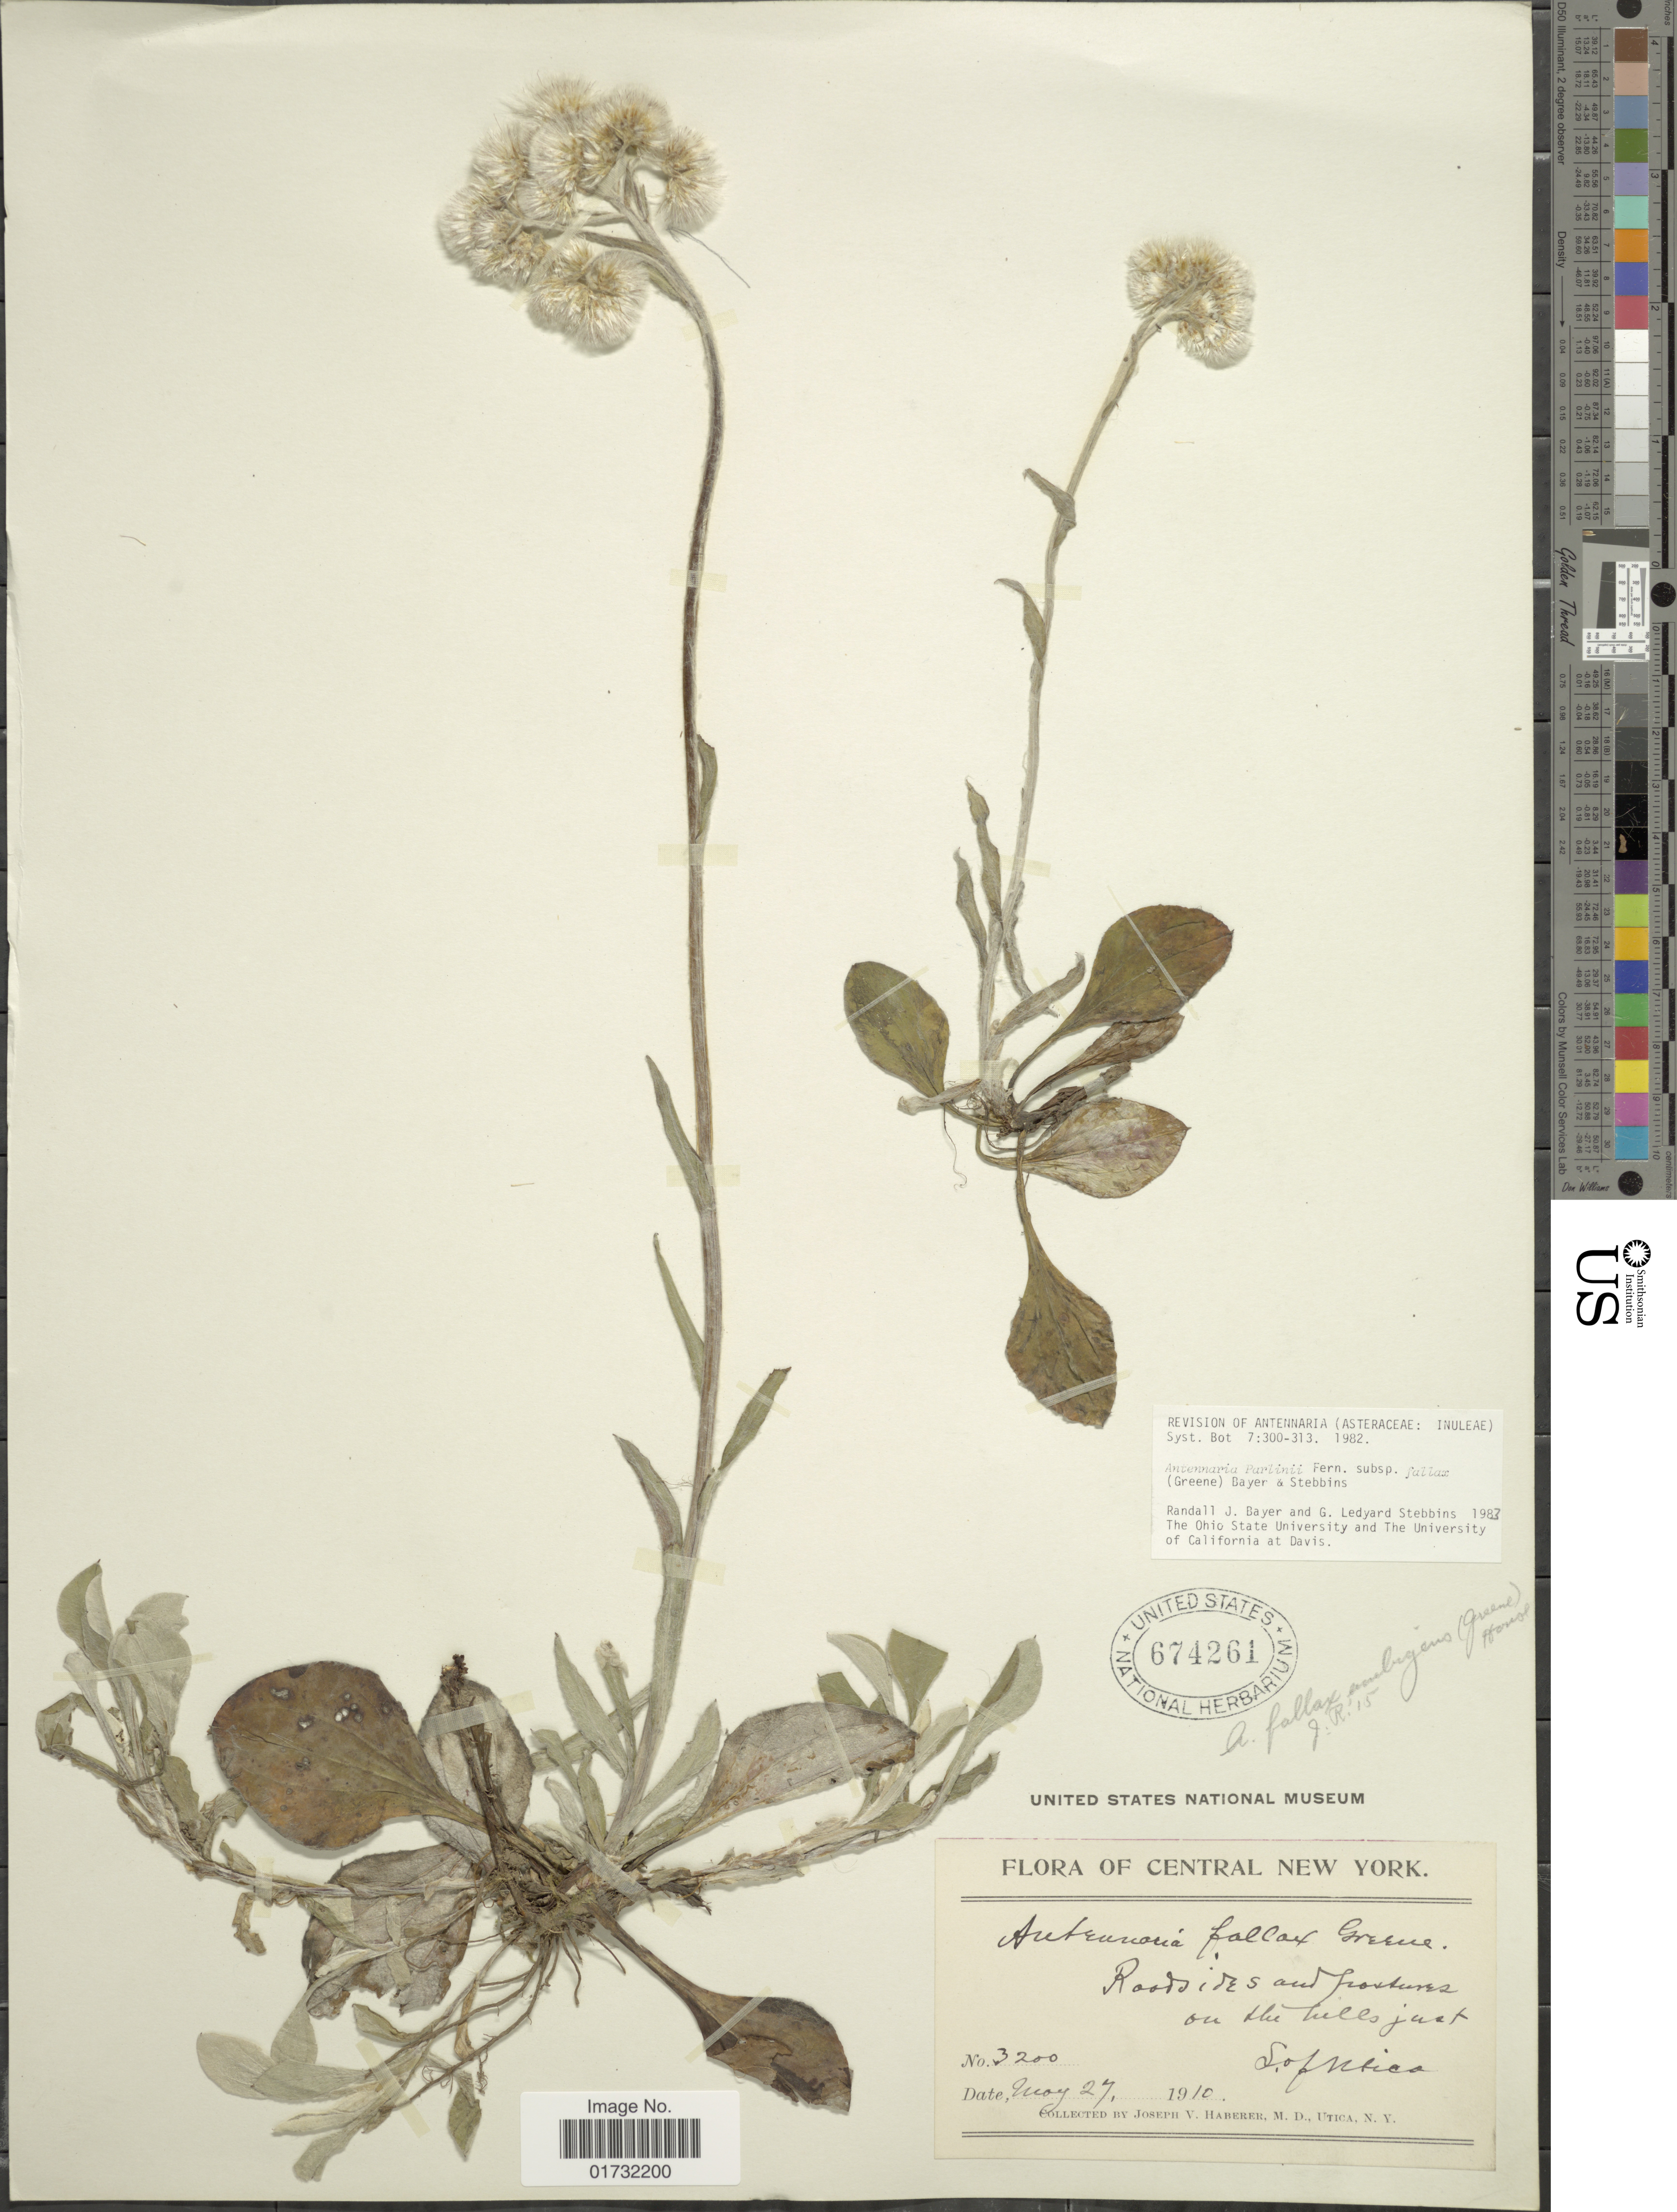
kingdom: Plantae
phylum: Tracheophyta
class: Magnoliopsida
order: Asterales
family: Asteraceae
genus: Antennaria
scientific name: Antennaria parlinii subsp. fallax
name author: (Greene) R.J. Bayer & Stebbins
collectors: J. V. Haberer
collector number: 3200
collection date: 1910-05-27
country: United States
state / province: New York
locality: Central New York. on the hills just S. of Utica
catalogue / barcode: US 674261